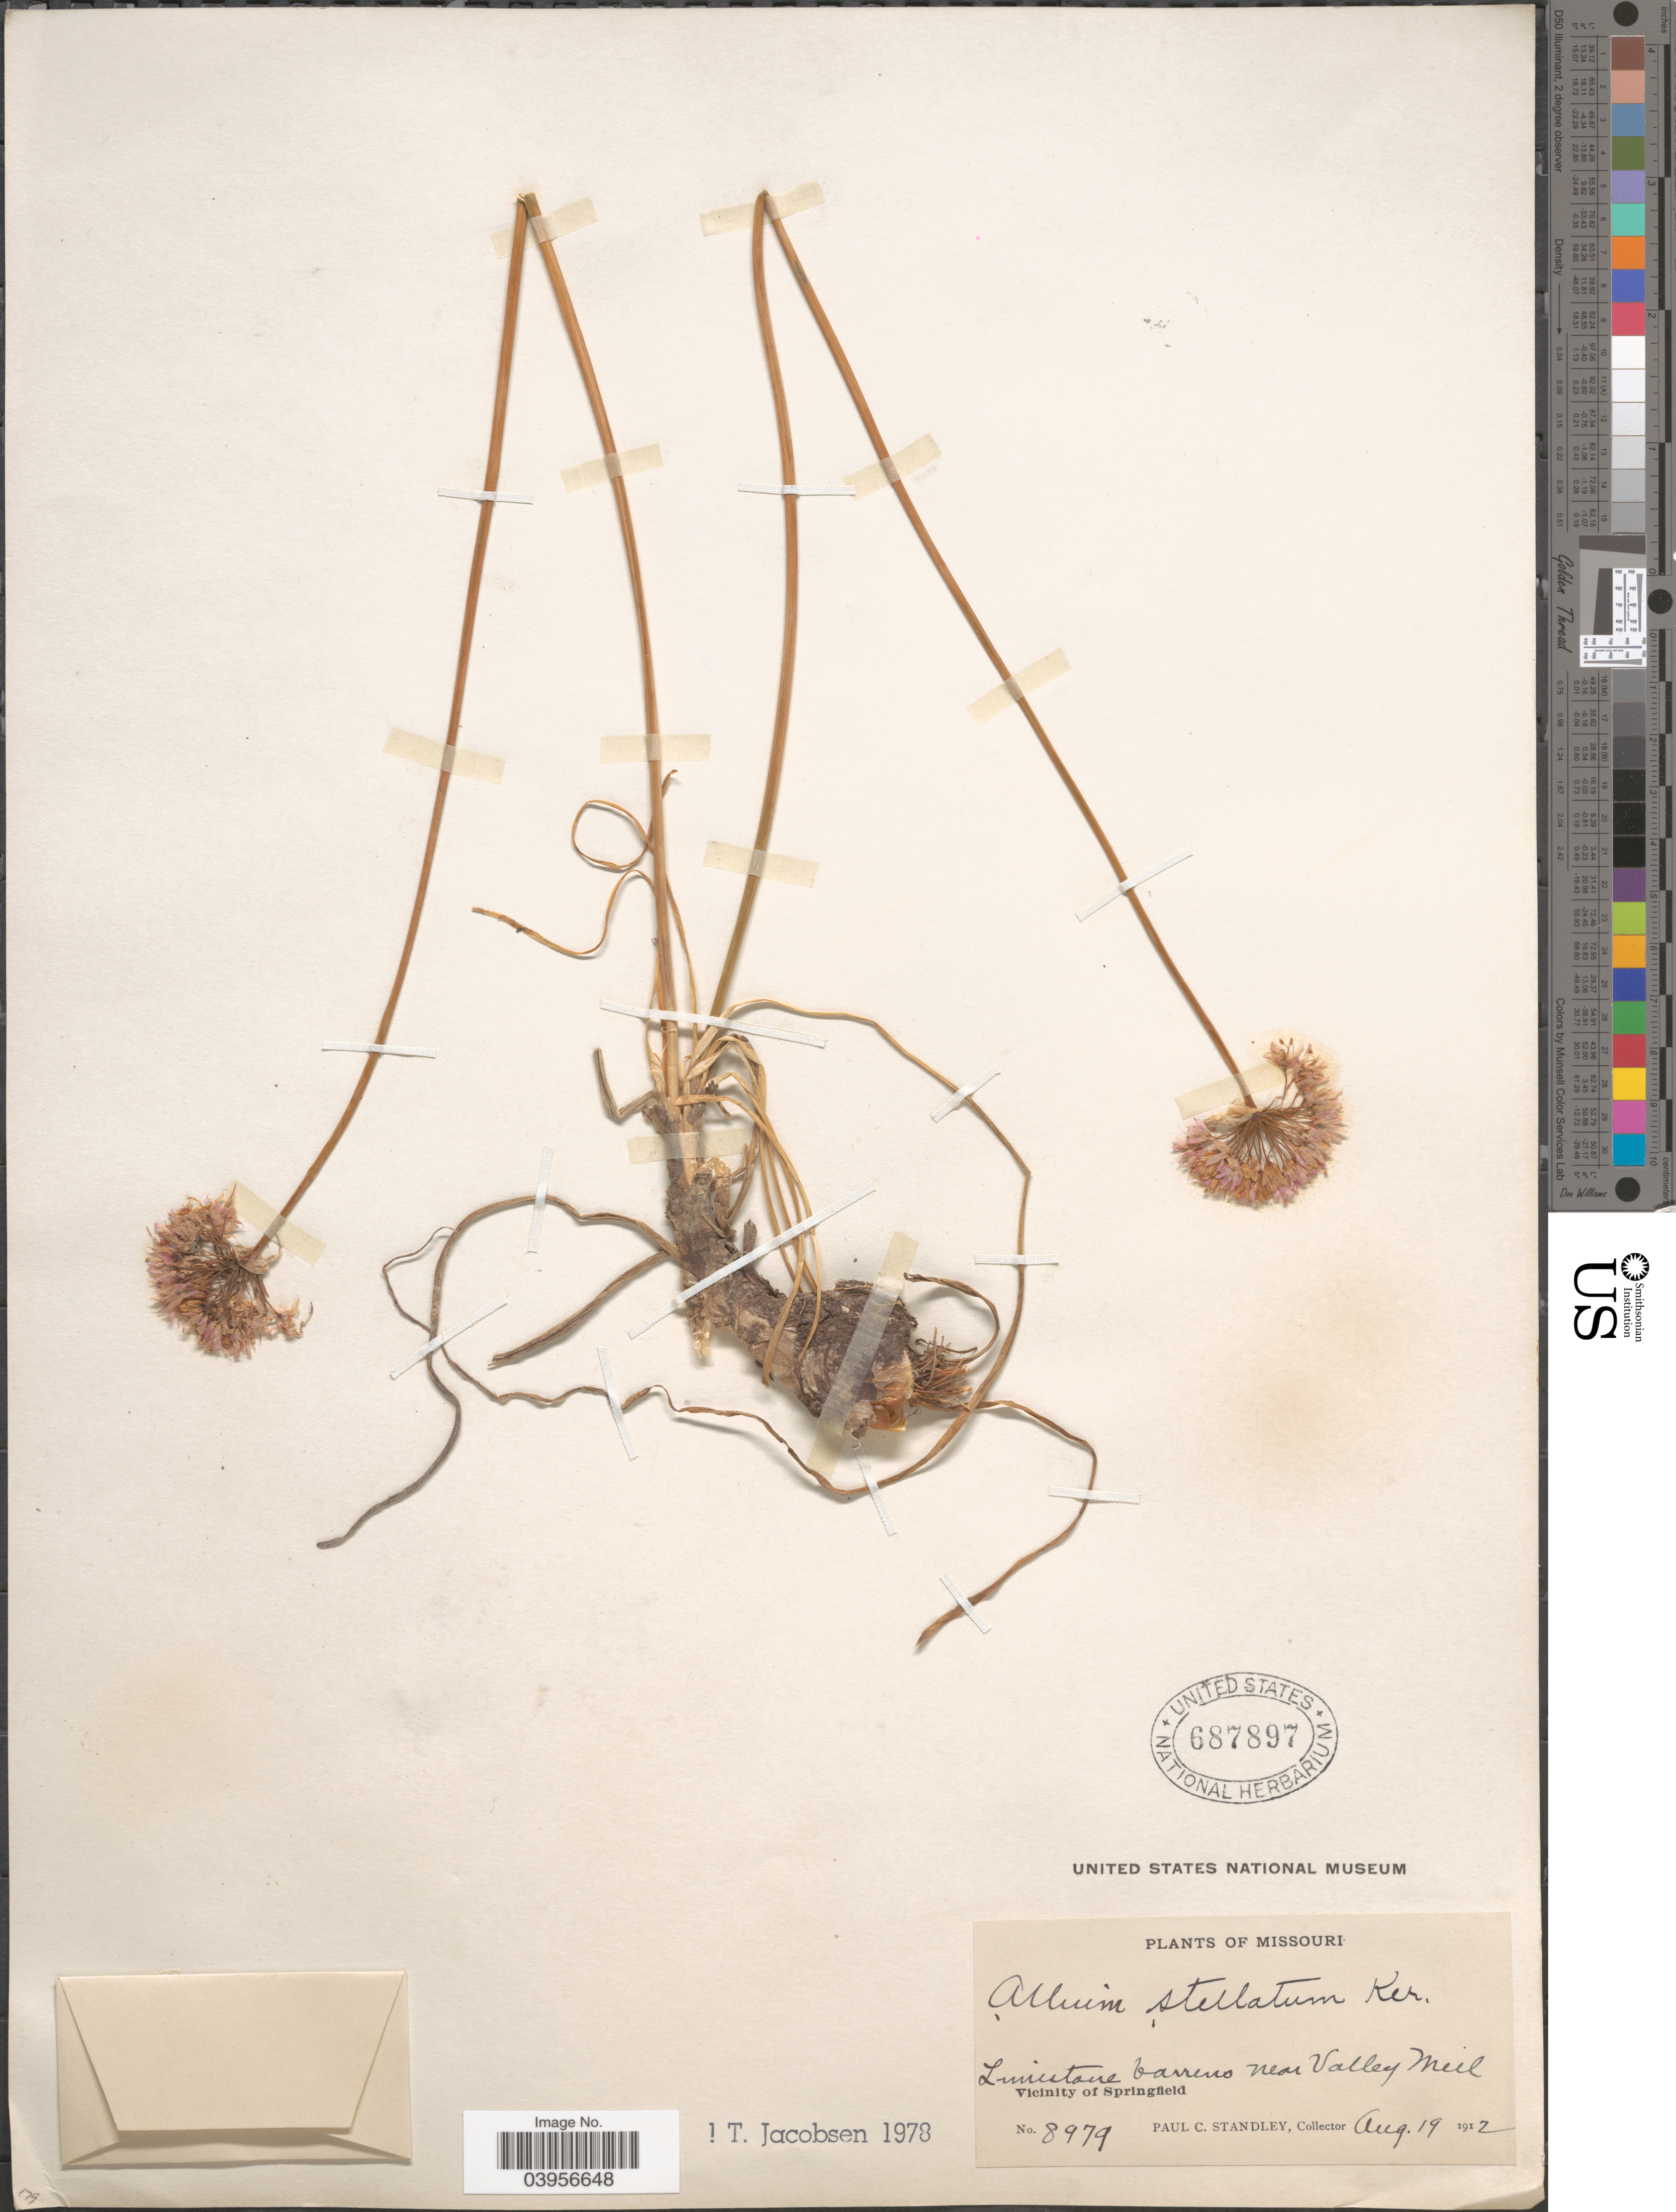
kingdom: Plantae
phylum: Tracheophyta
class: Liliopsida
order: Asparagales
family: Amaryllidaceae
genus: Allium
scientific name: Allium stellatum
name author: Nutt. ex Ker Gawl.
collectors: P. C. Standley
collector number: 8979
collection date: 1912-08-19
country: United States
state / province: Missouri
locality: Limestone barrens near Valley Mill. Vicinity of Springfield.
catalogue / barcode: US 687897